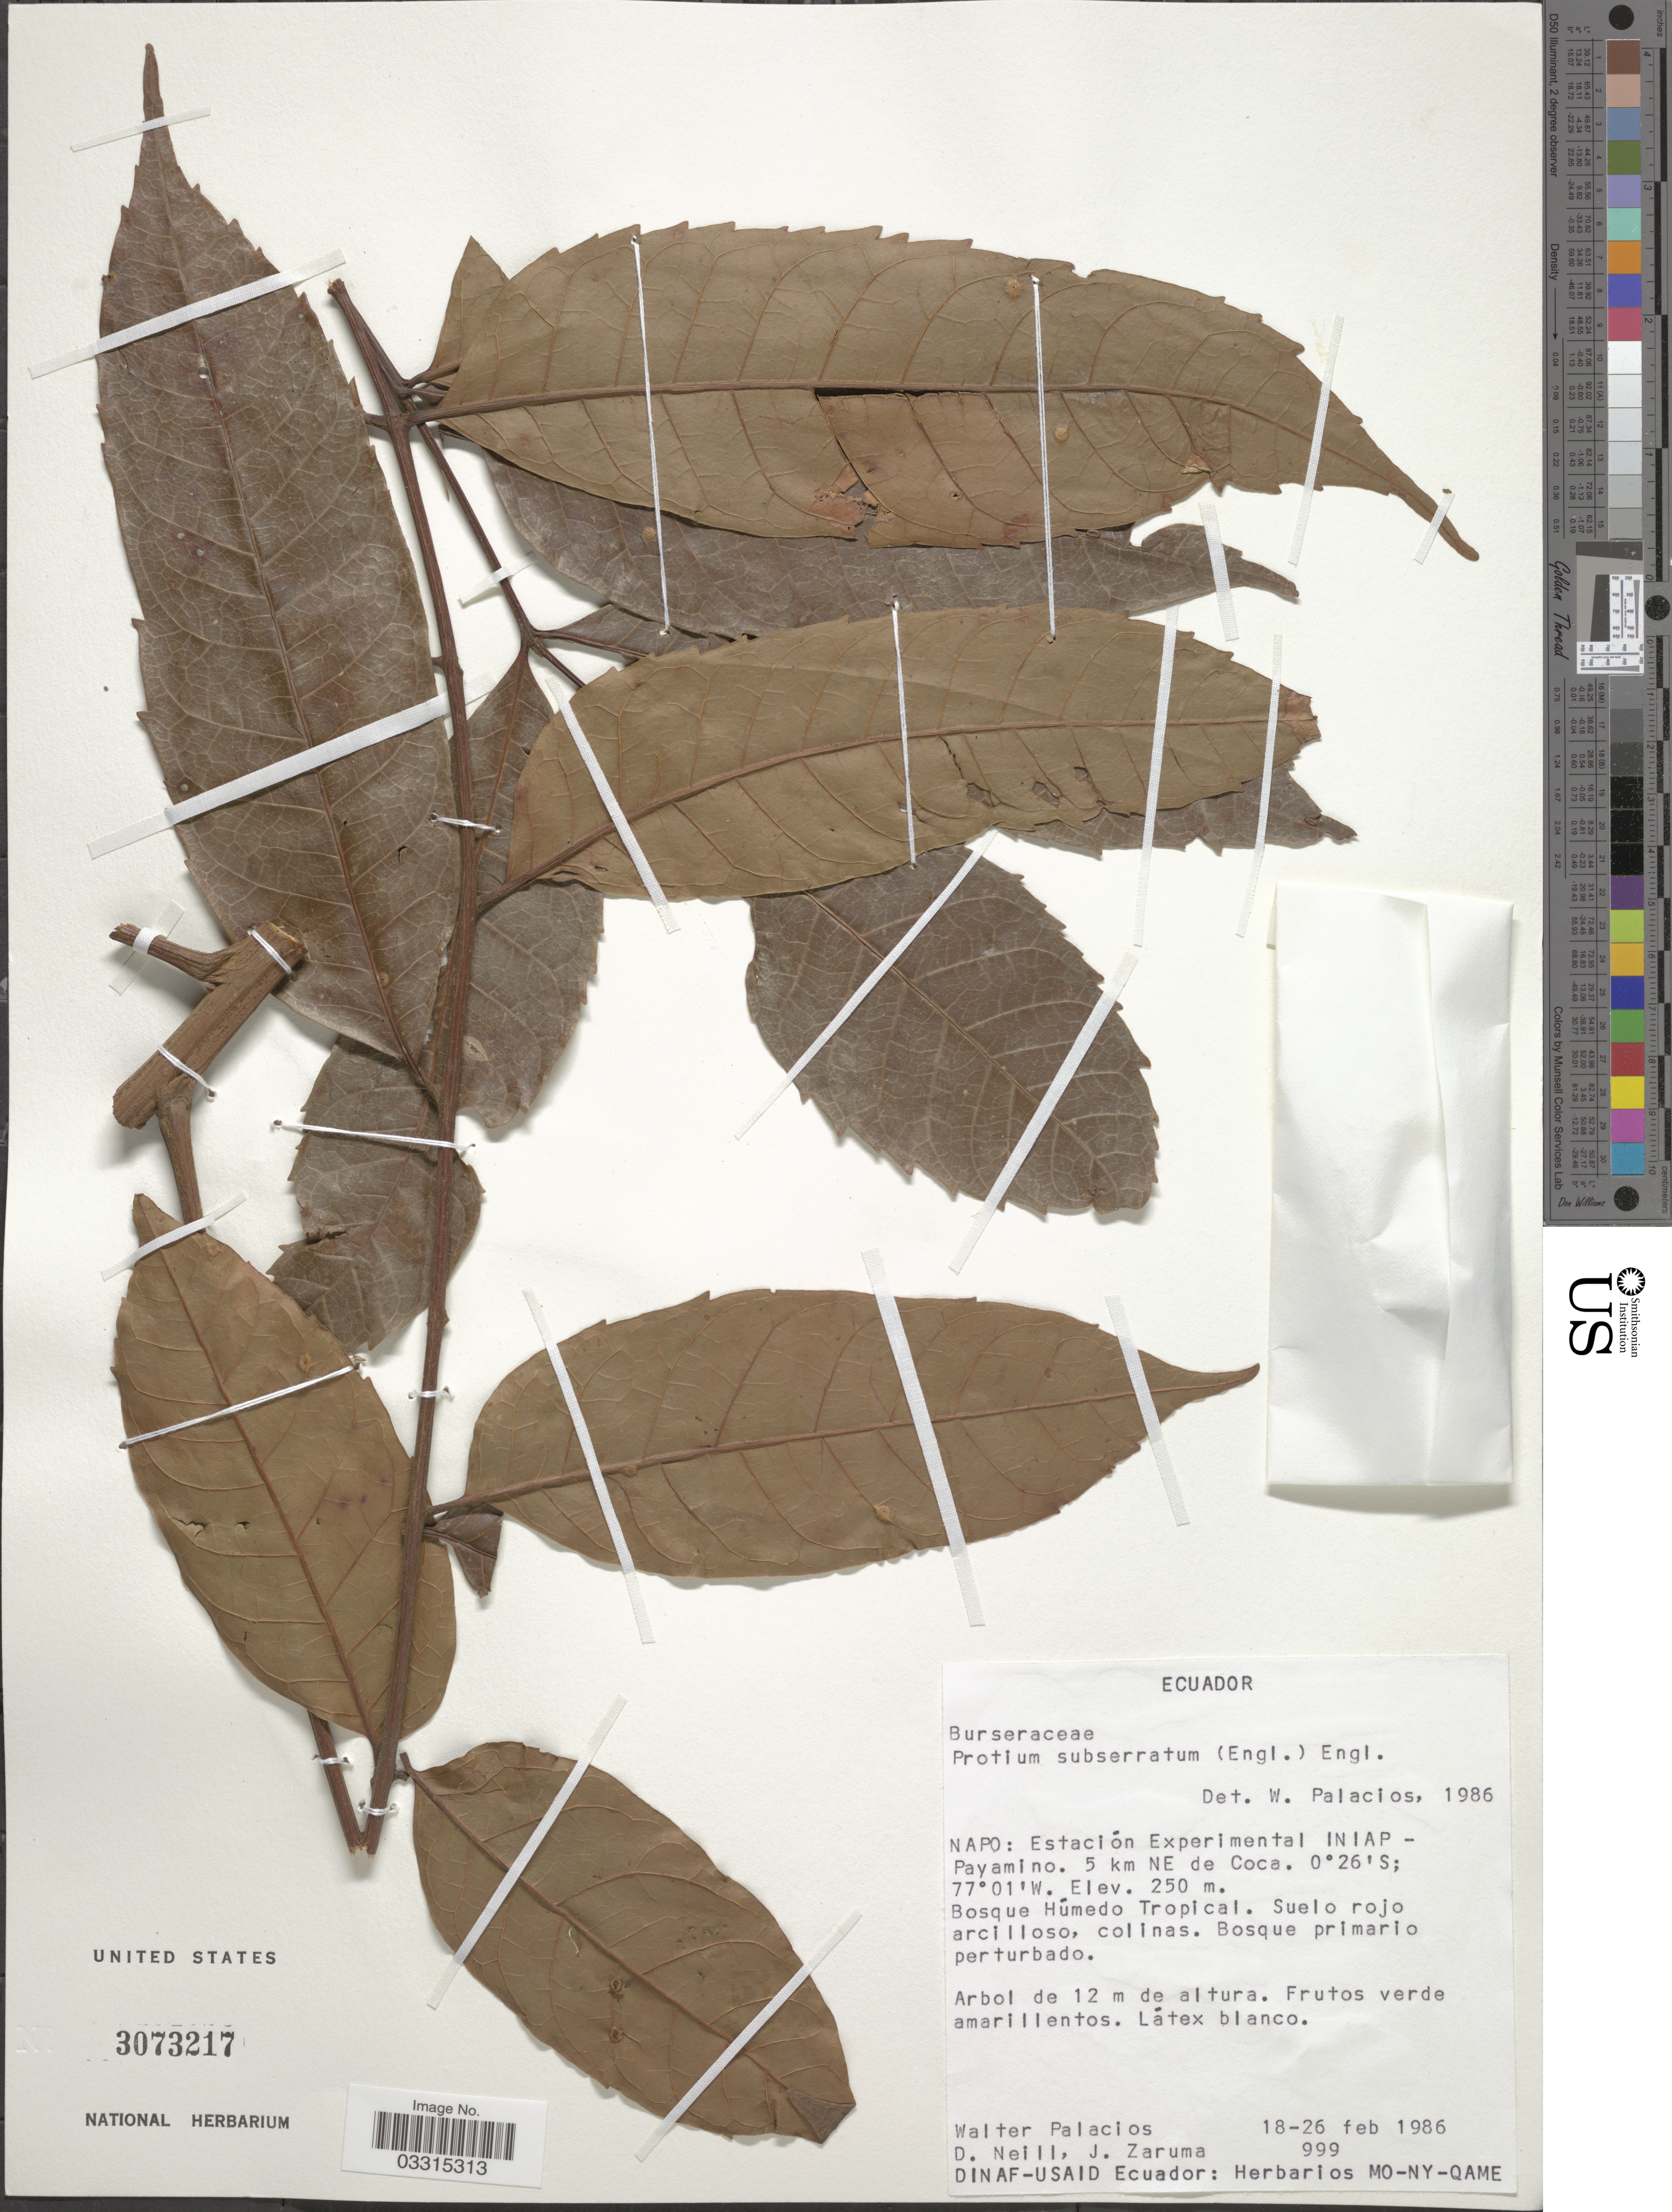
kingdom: Plantae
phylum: Tracheophyta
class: Magnoliopsida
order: Sapindales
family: Burseraceae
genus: Protium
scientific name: Protium subserratum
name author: (Engl.) Engl.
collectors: W. Palacios, D. Neill & J. Zaruma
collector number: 999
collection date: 1986-02-18/1986-02-26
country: Ecuador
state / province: Napo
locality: Estación Experimental INIAP-Payamino. 5 km NE de Coca.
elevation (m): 250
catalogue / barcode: US 3073217